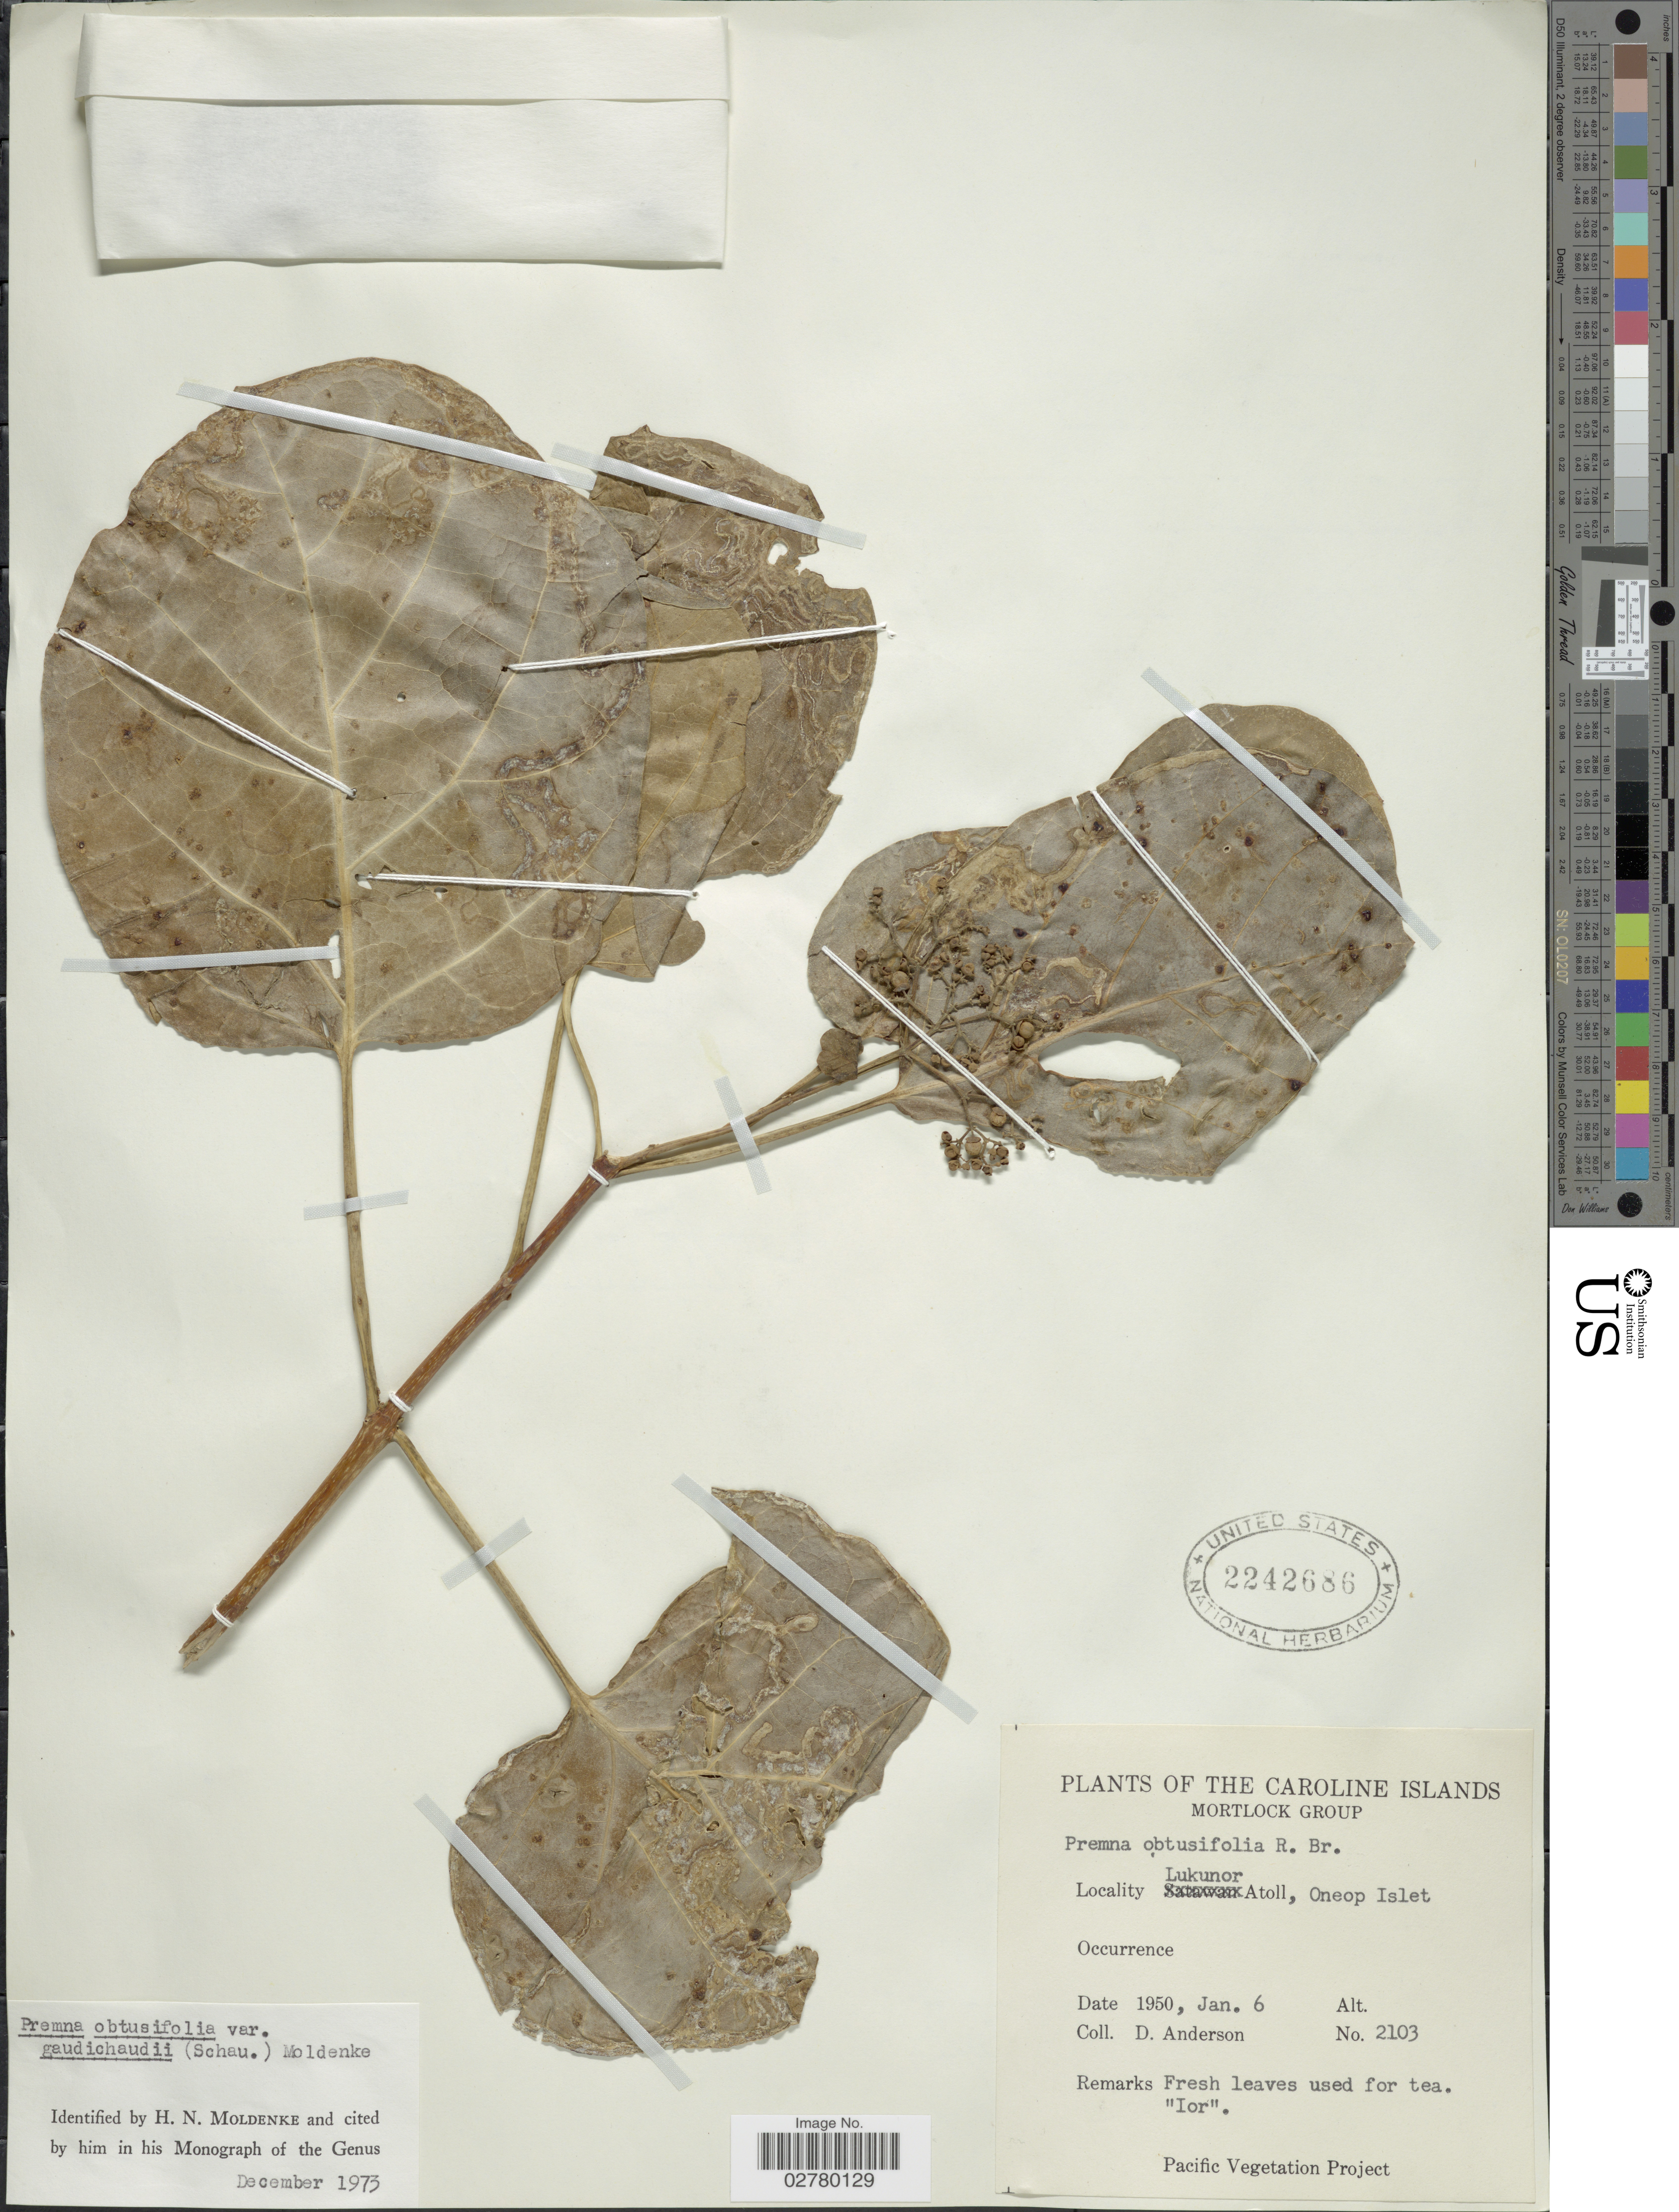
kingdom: Plantae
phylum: Tracheophyta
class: Magnoliopsida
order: Lamiales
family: Lamiaceae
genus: Premna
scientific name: Premna obtusifolia var. gaudichaudii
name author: (Schauer) Moldenke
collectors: D. Anderson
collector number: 2103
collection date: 1950-01-06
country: Micronesia, Federated States of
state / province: Truk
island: Lukunor Atoll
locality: Mortlock Group. Lukunor Atoll, Oneop Islet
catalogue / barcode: US 2242686